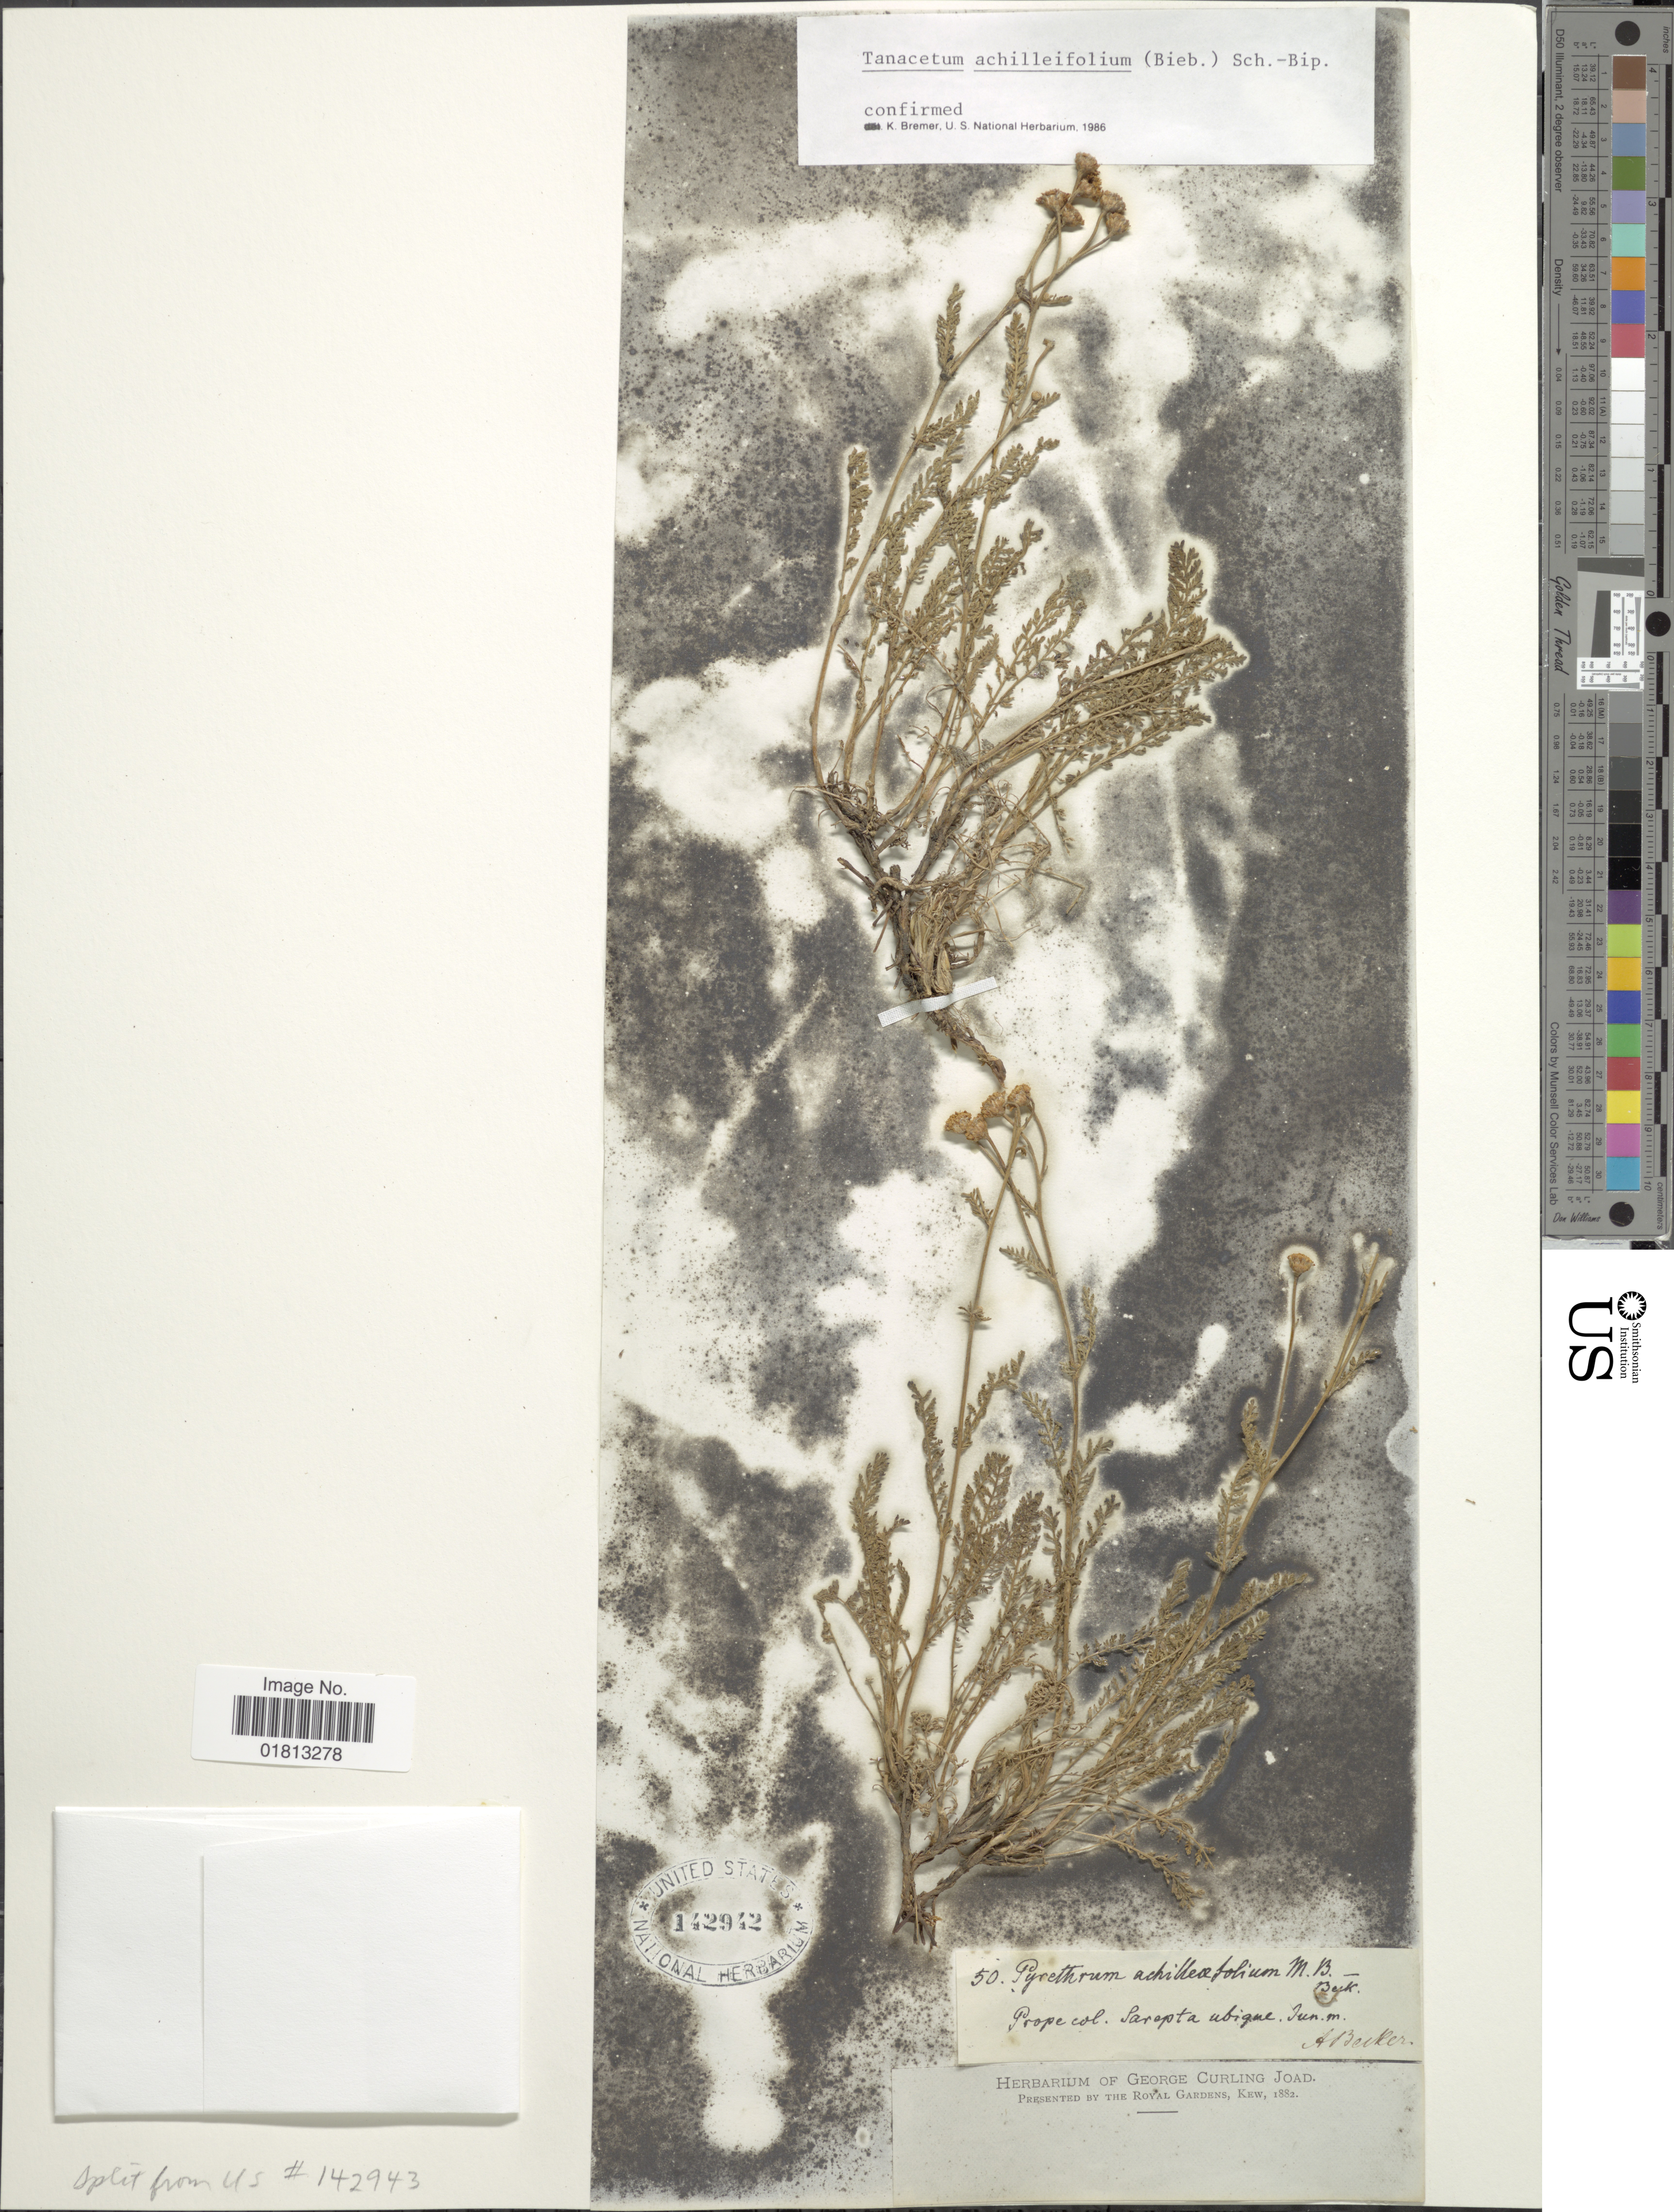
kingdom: Plantae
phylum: Tracheophyta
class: Magnoliopsida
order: Asterales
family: Asteraceae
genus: Tanacetum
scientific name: Tanacetum achilleifolium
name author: (M. Bieb.) Sch. Bip.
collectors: A. Becker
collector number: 50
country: Russian Federation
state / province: Volgograd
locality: Prope col. Sarepta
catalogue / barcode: US 142942